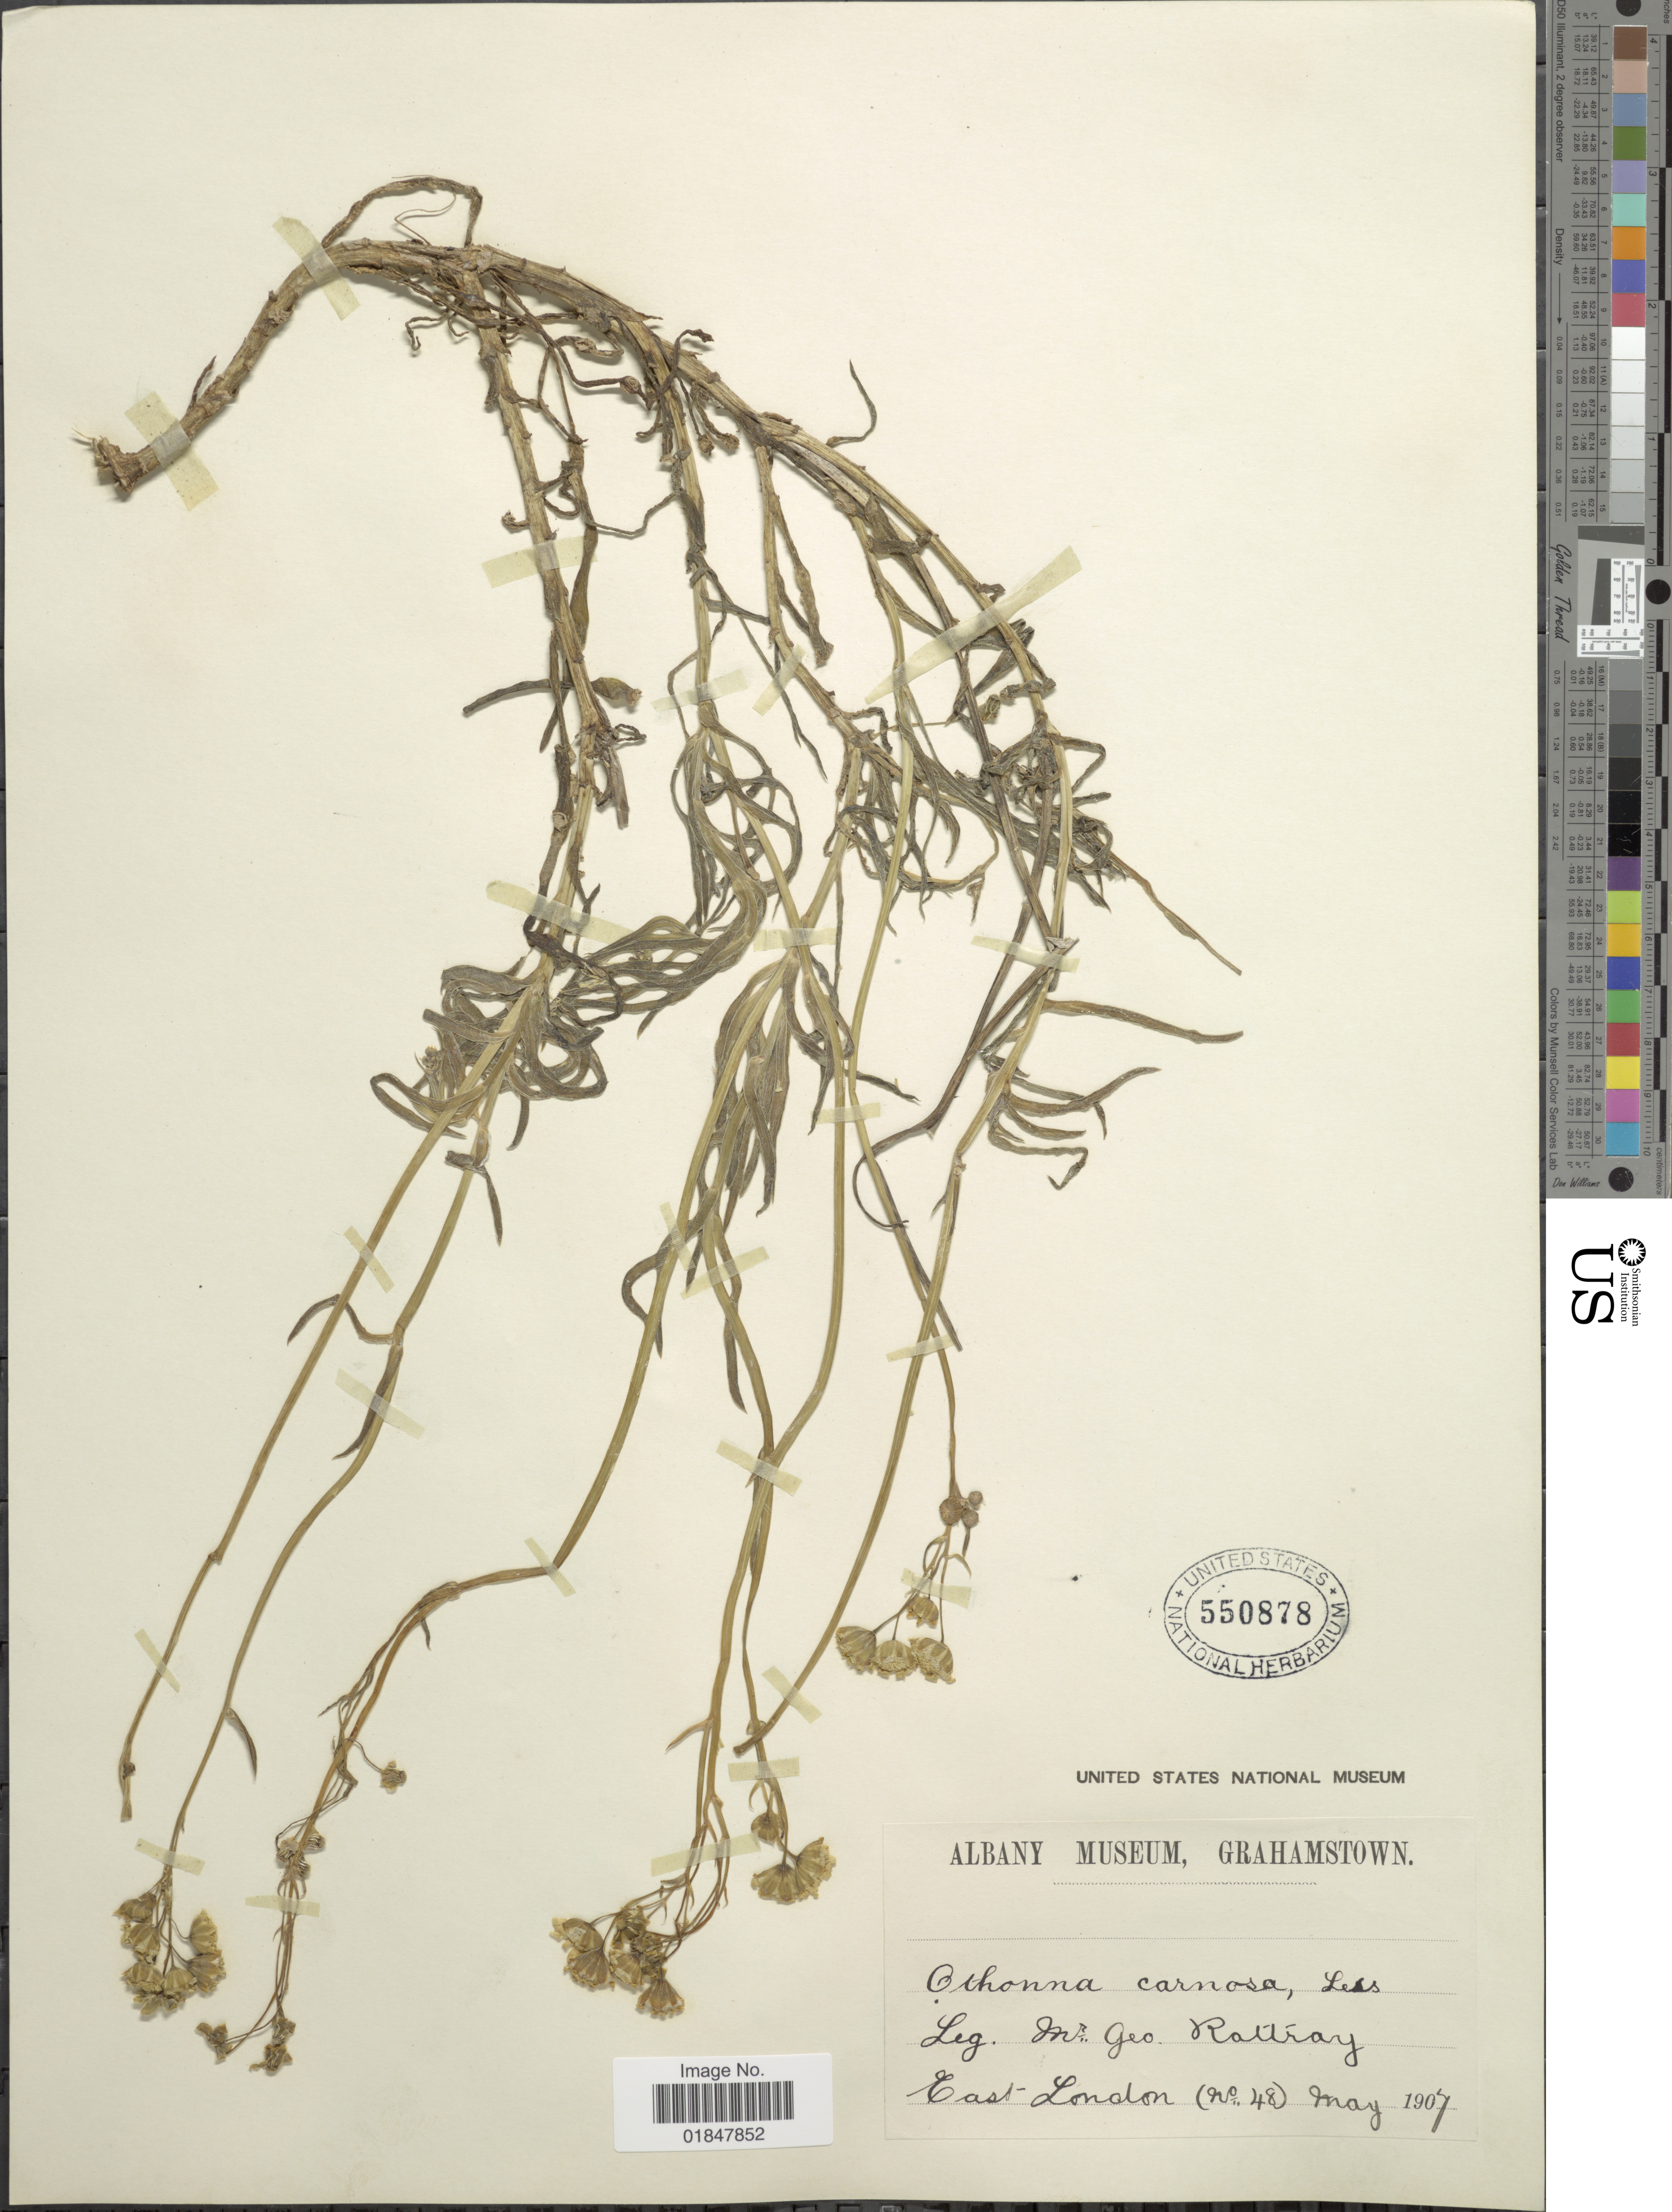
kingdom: Plantae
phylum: Tracheophyta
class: Magnoliopsida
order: Asterales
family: Asteraceae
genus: Othonna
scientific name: Othonna carnosa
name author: Less.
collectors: G. Rattray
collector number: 48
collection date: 1907-05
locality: East London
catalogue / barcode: US 550878